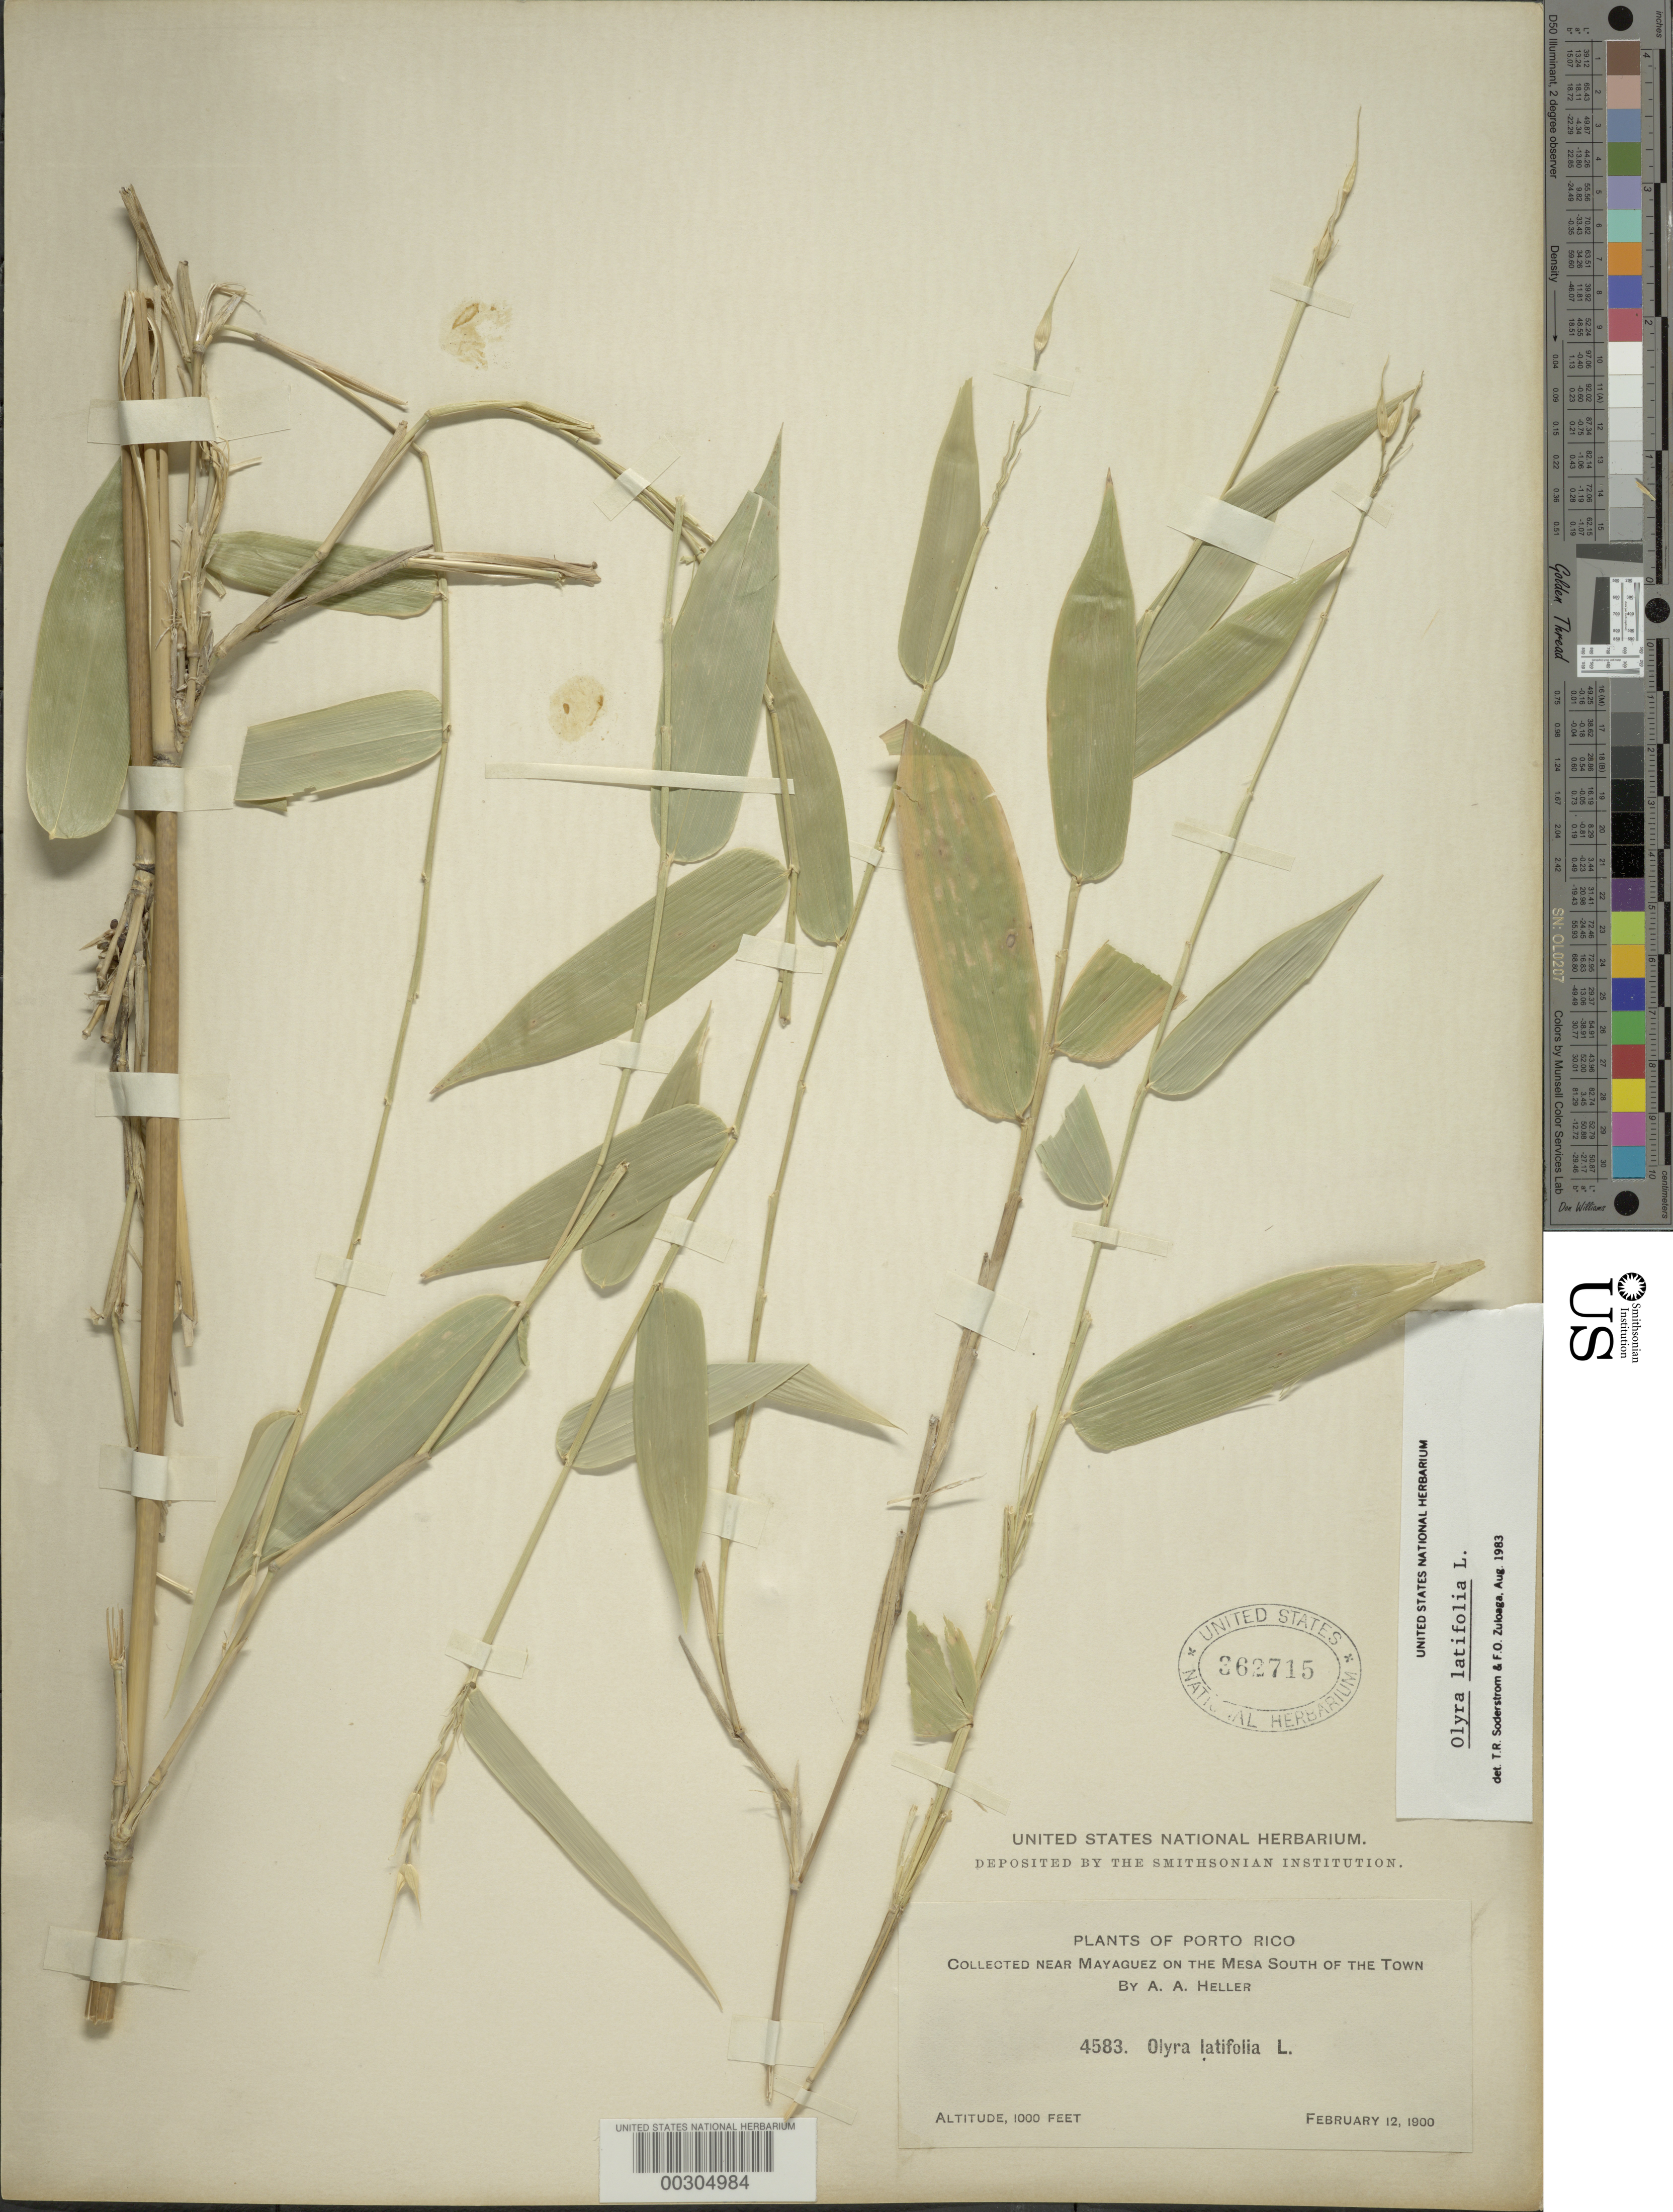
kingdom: Plantae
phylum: Tracheophyta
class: Liliopsida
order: Poales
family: Poaceae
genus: Olyra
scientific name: Olyra latifolia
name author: L.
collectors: A. A. Heller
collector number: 4583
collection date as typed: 12 Feb 1900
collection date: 1900-02-12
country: Puerto Rico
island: Greater Antilles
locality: Mayaguez.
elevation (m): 305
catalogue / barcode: US 362715